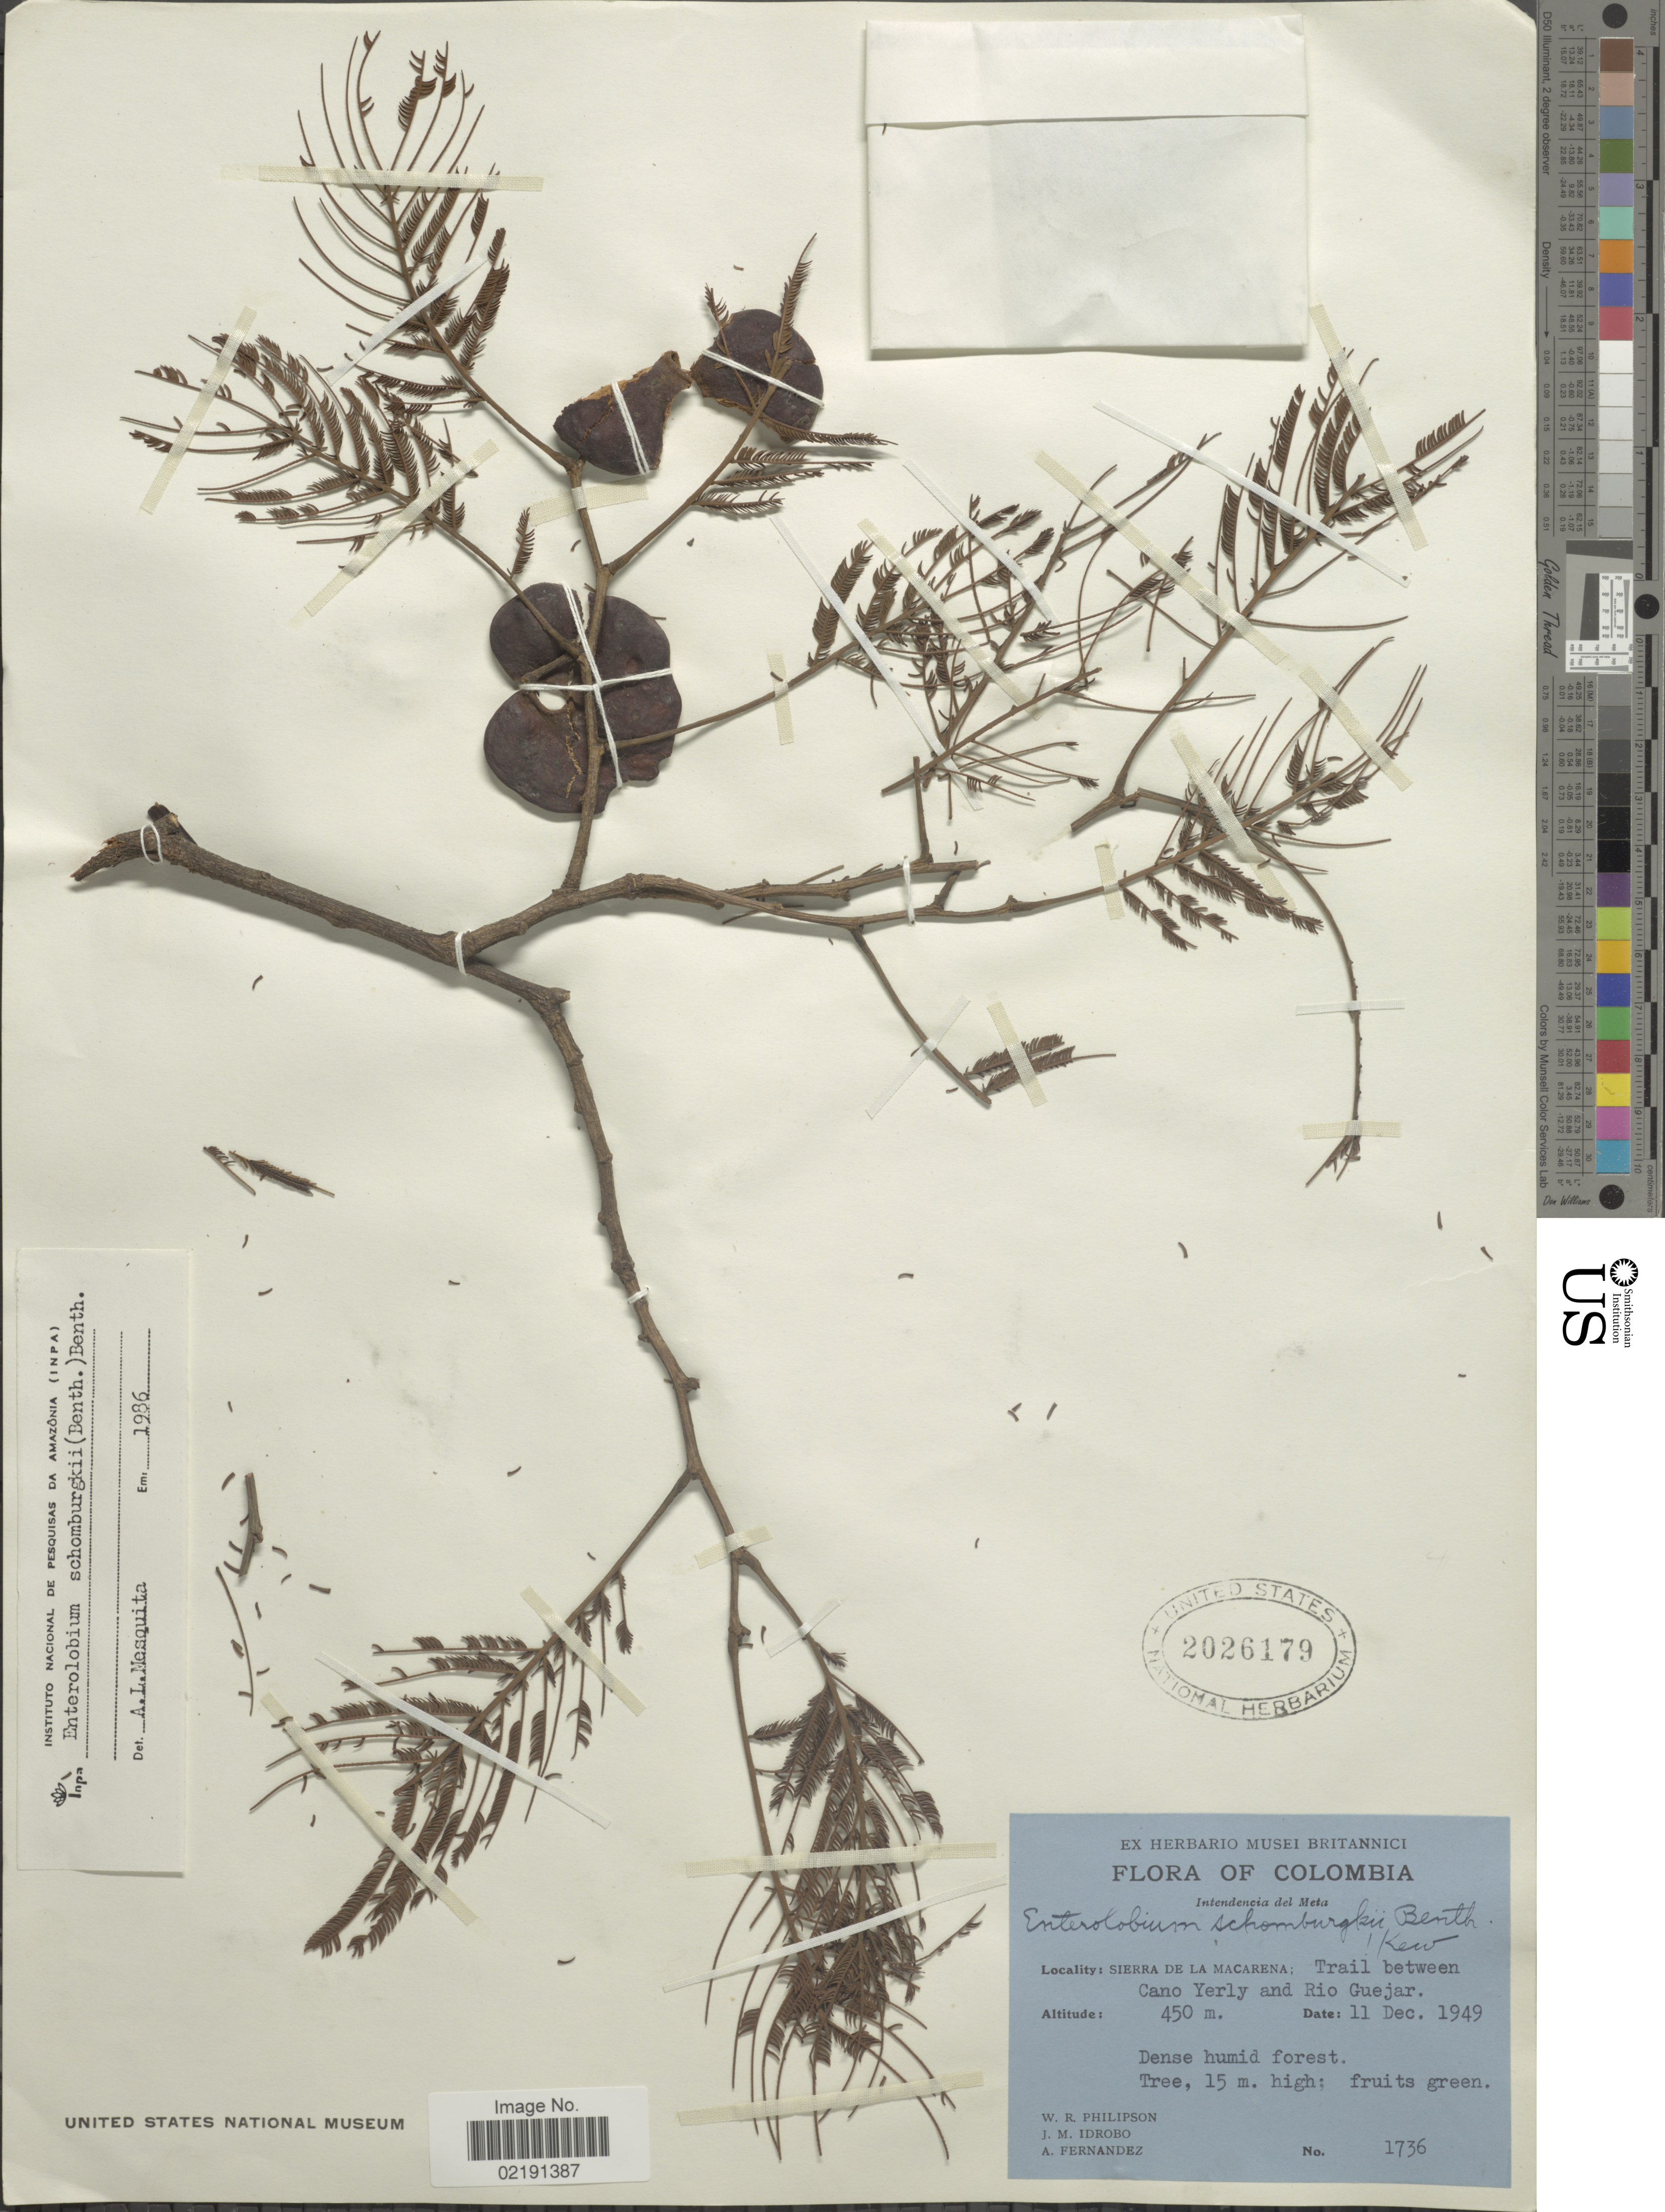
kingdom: Plantae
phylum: Tracheophyta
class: Magnoliopsida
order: Fabales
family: Fabaceae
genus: Robrichia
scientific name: Robrichia schomburgkii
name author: (Benth.) A.R.M. Luz & E.R. Souza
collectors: W. R. Philipson, J. M. Idrobo & A. Fernandez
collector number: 1736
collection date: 1949-12-11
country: Colombia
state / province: Meta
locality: Intendencia del Meta. Sierra de la Macarena: Trail between Cano Yerly and Rio Guejar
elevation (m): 450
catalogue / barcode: US 2026179